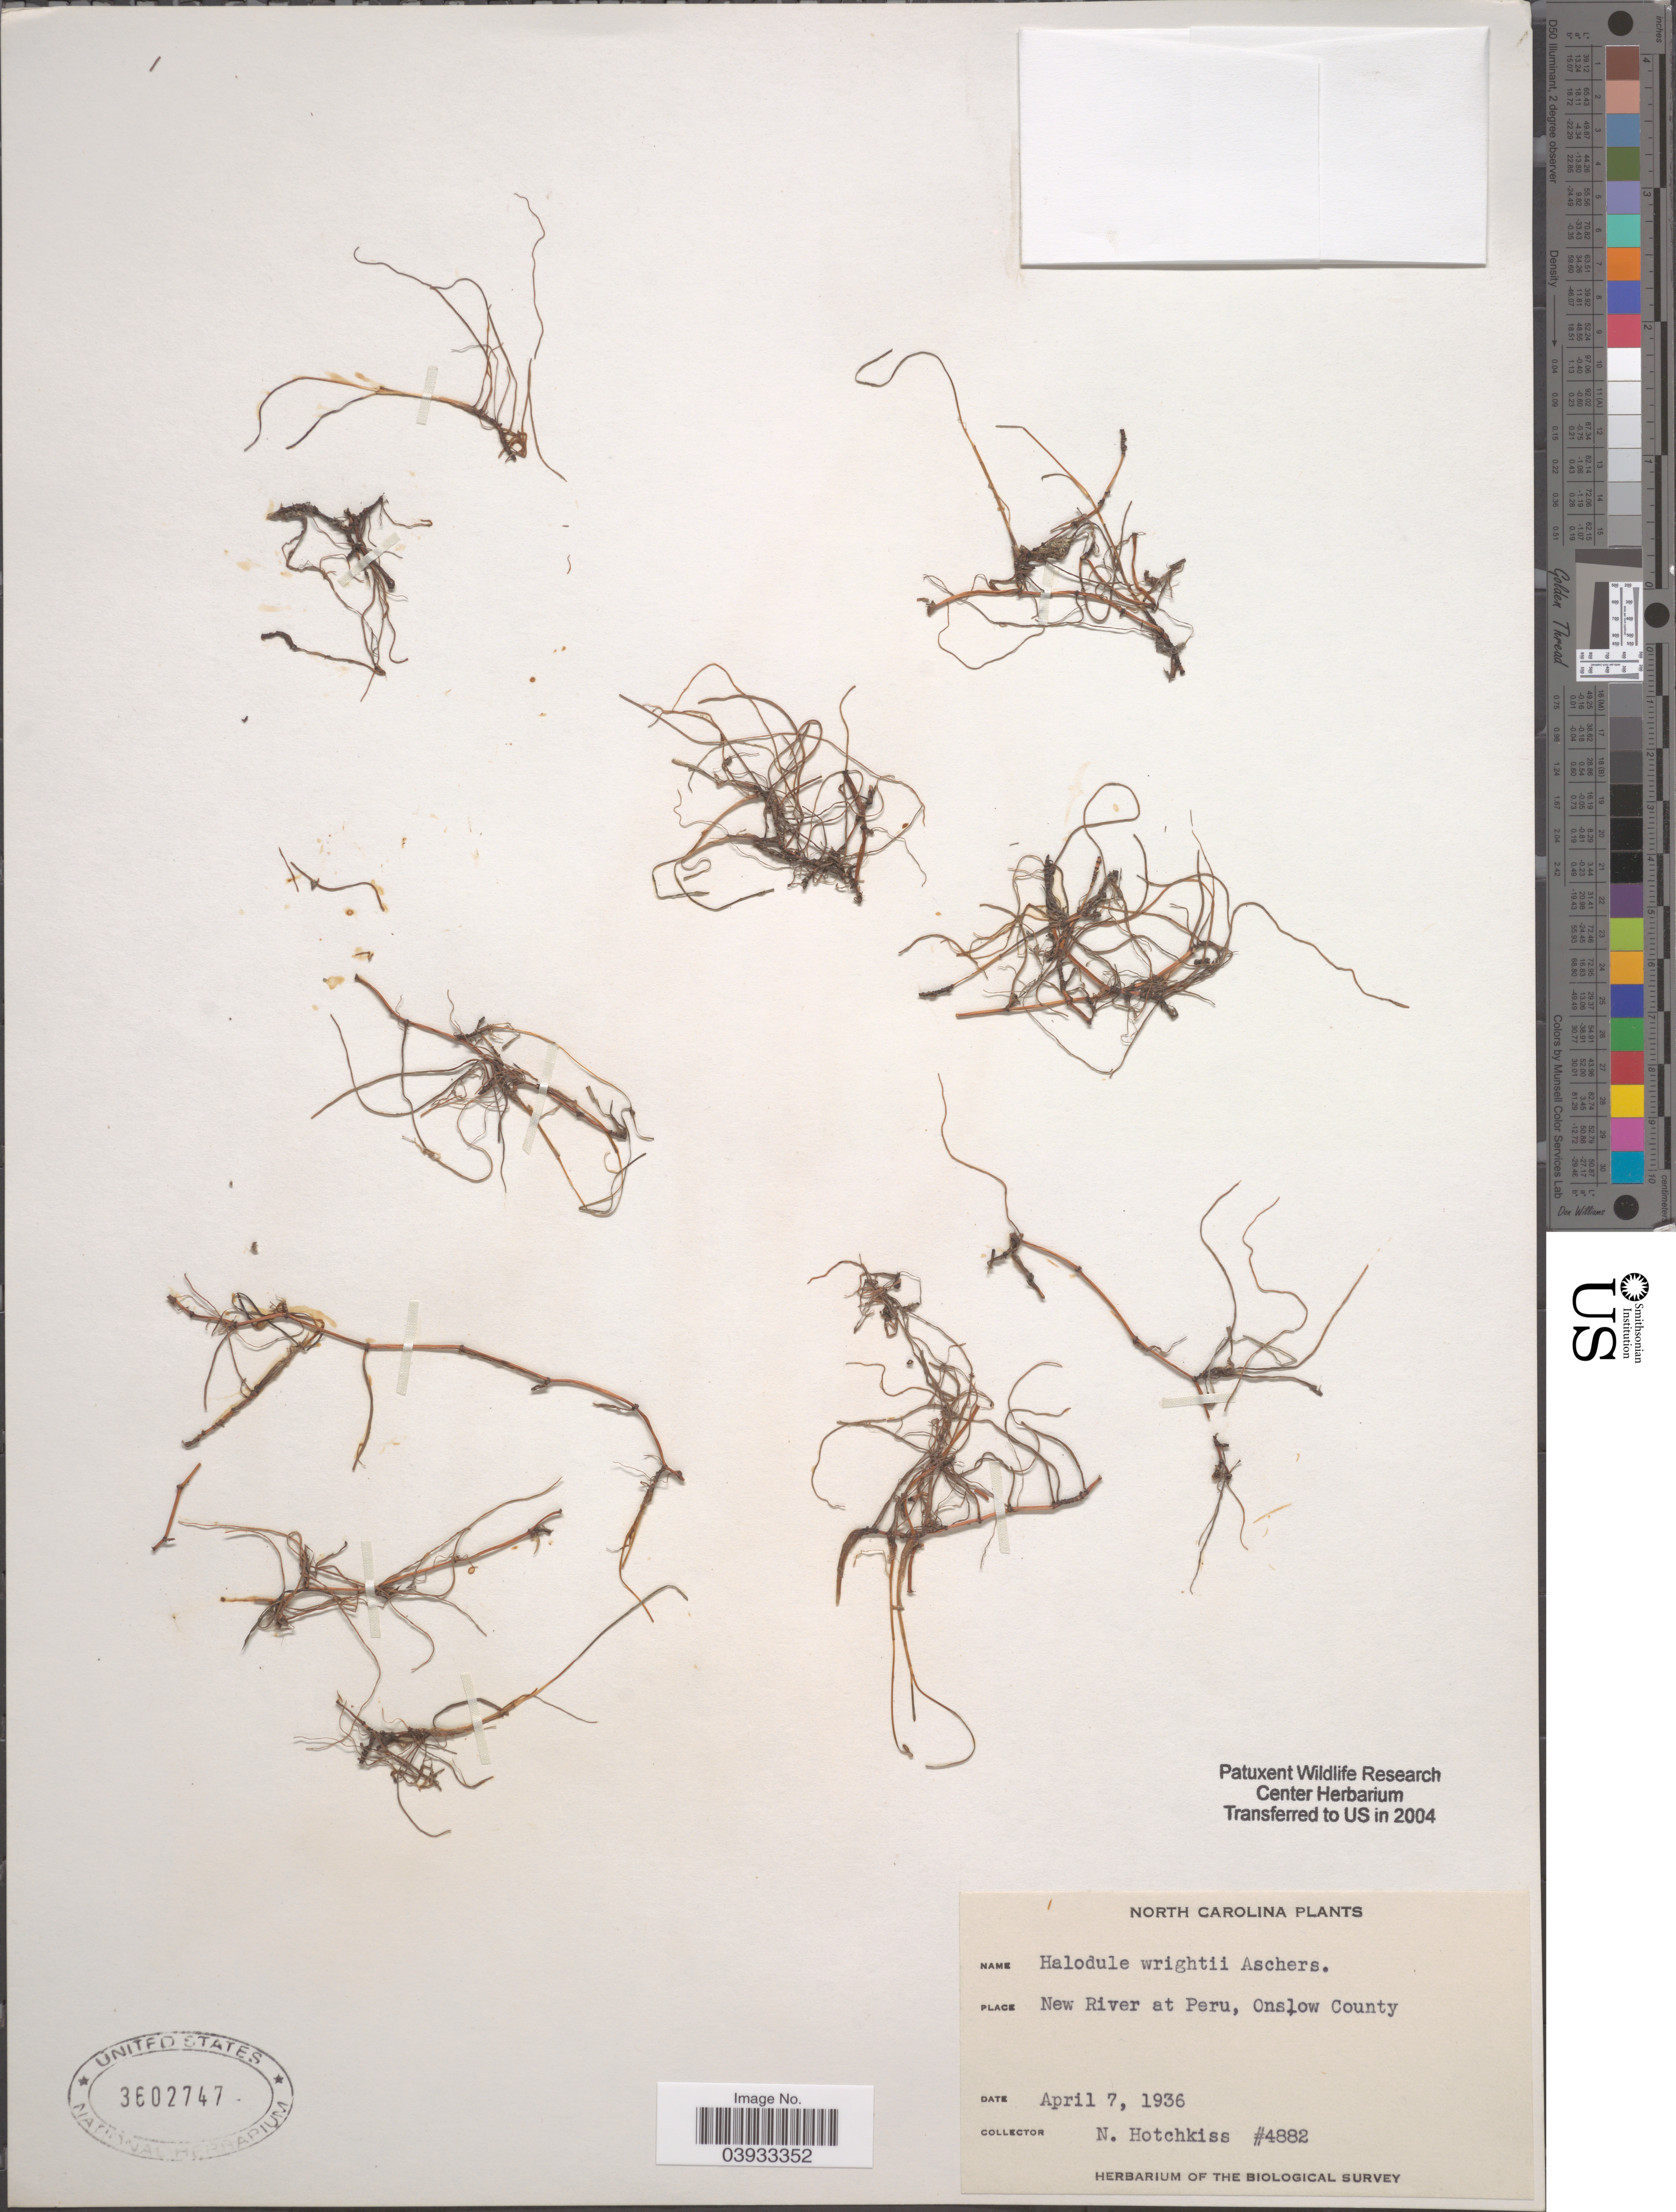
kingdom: Plantae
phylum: Tracheophyta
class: Liliopsida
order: Alismatales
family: Cymodoceaceae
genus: Halodule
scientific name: Halodule wrightii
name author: Asch.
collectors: N. Hotchkiss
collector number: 4882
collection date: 1936-04-07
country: United States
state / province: North Carolina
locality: New River at Peru, Onslow County.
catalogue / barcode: US 3602747